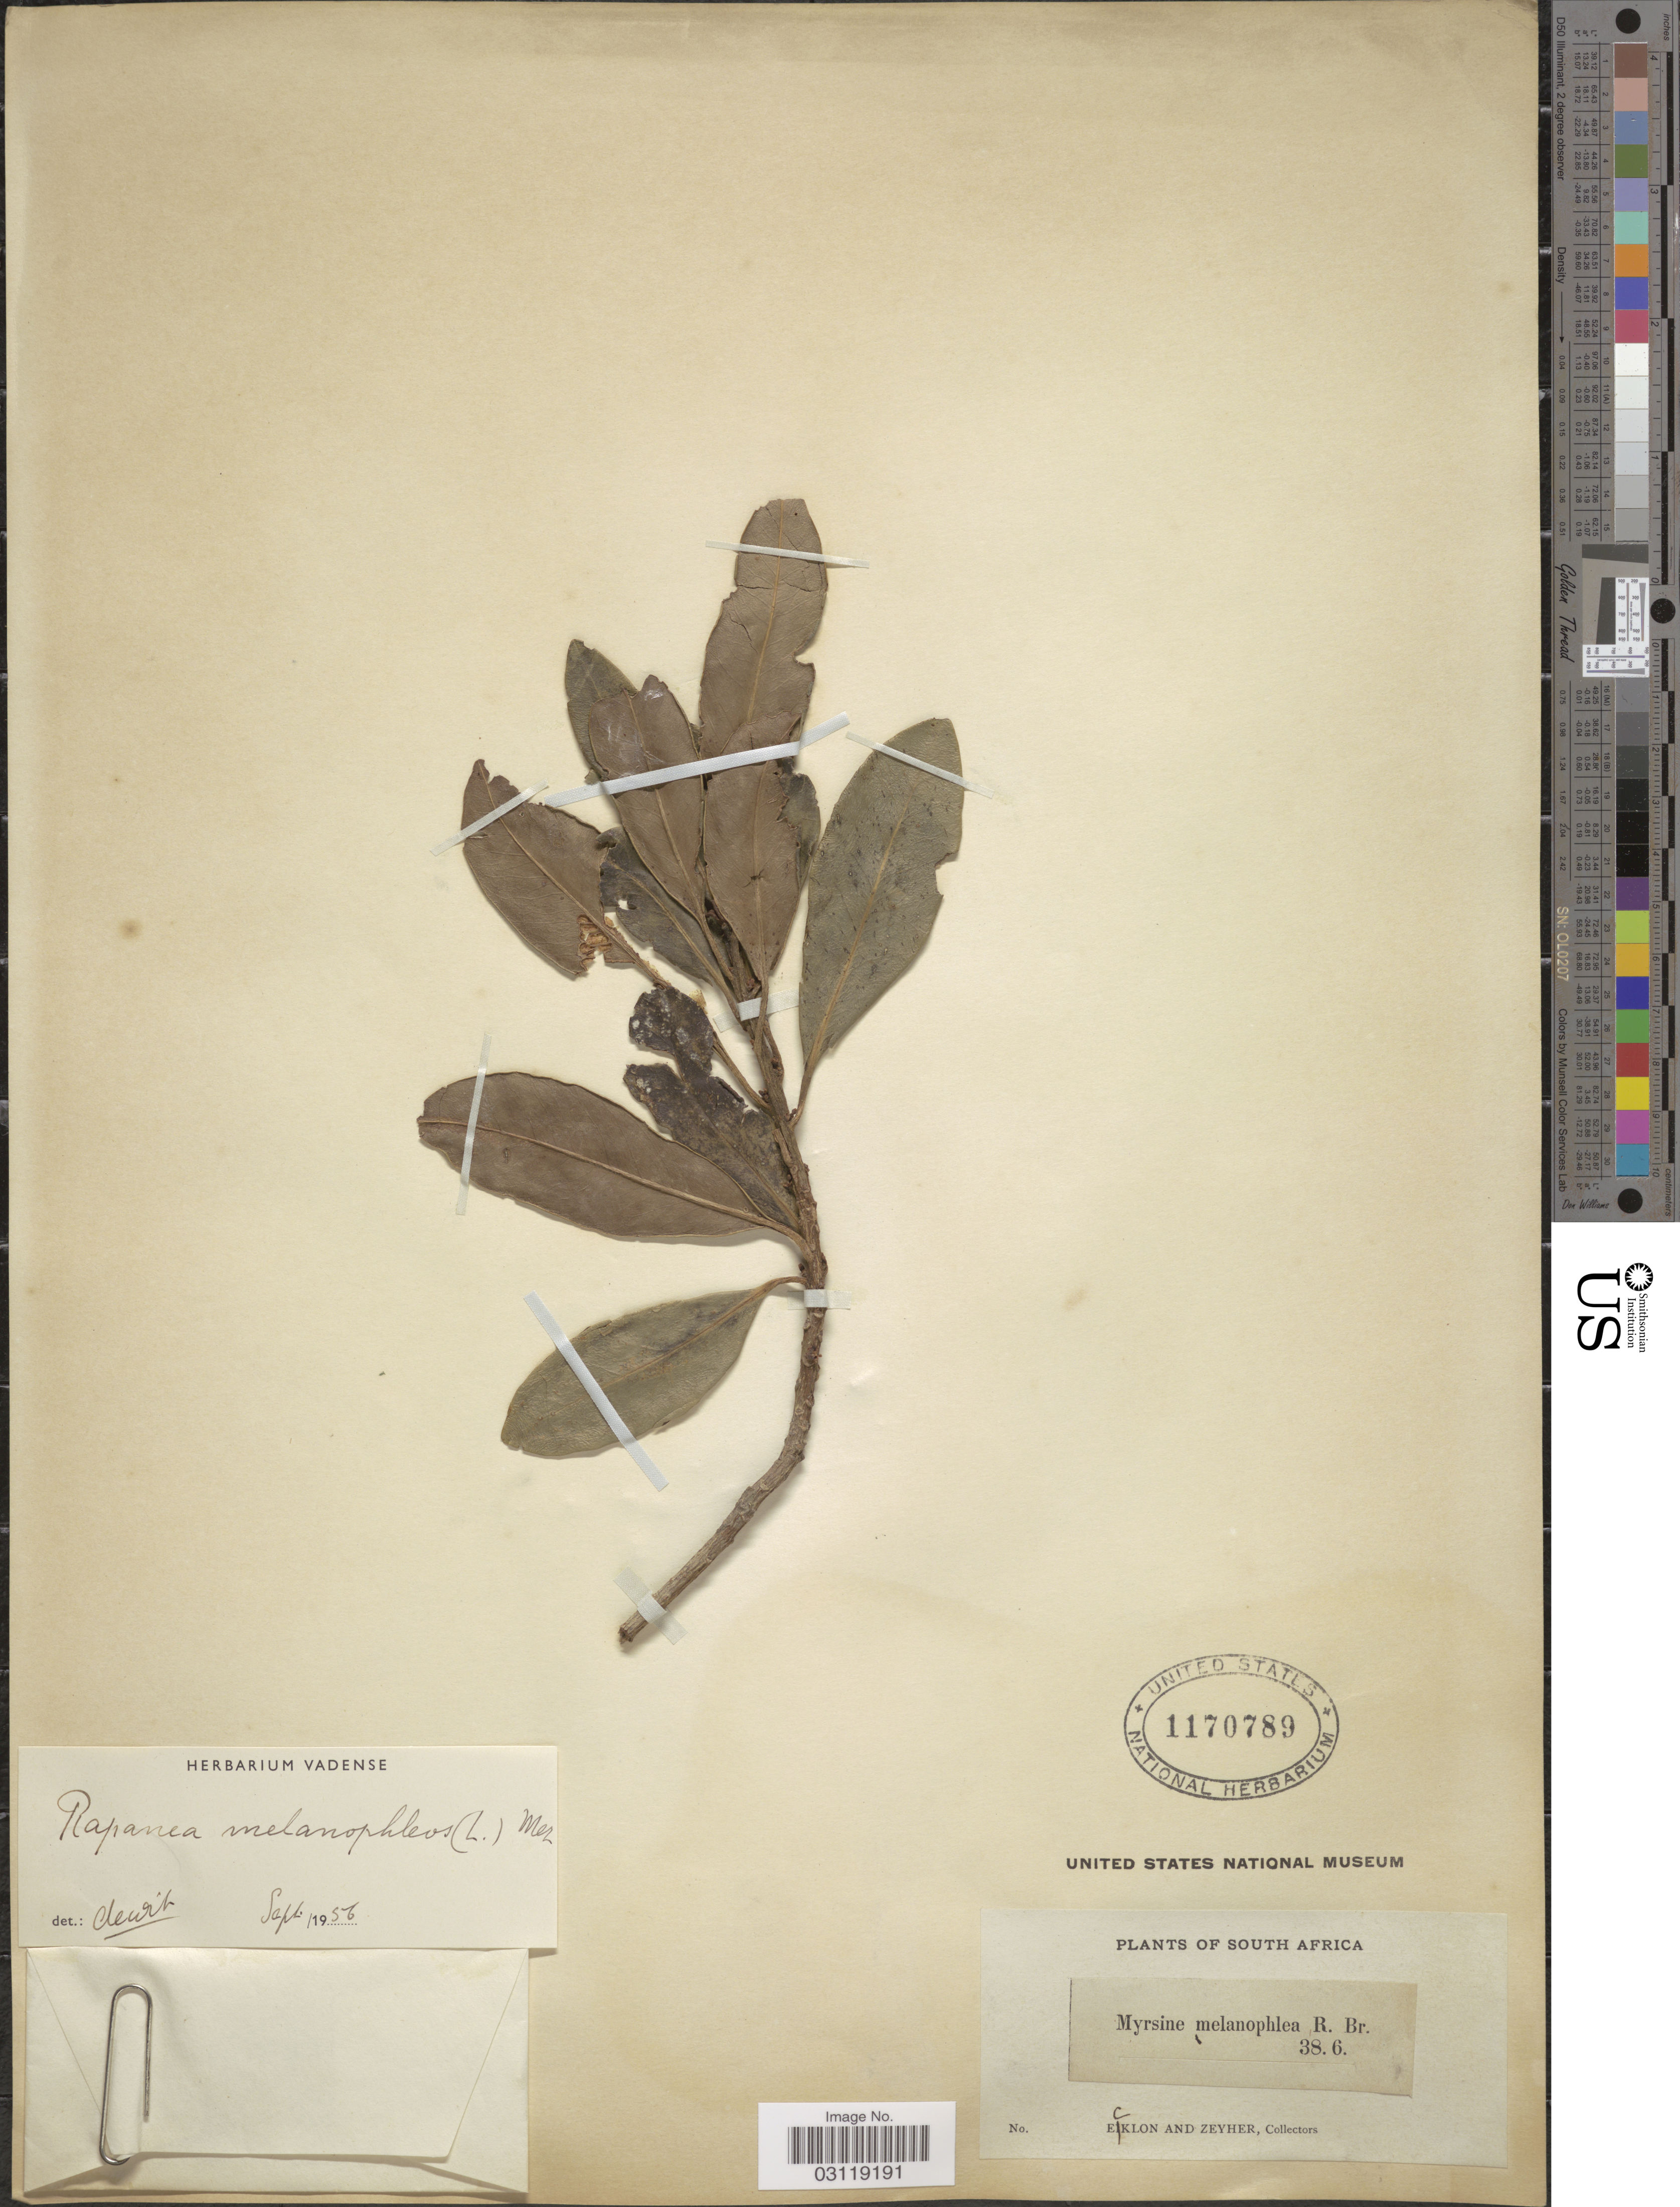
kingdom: Plantae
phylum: Tracheophyta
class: Magnoliopsida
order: Ericales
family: Primulaceae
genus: Rapanea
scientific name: Rapanea melanophloeos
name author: (L.) Mez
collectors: -. Ecklon & -. Zeyher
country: South Africa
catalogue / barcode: US 1170789